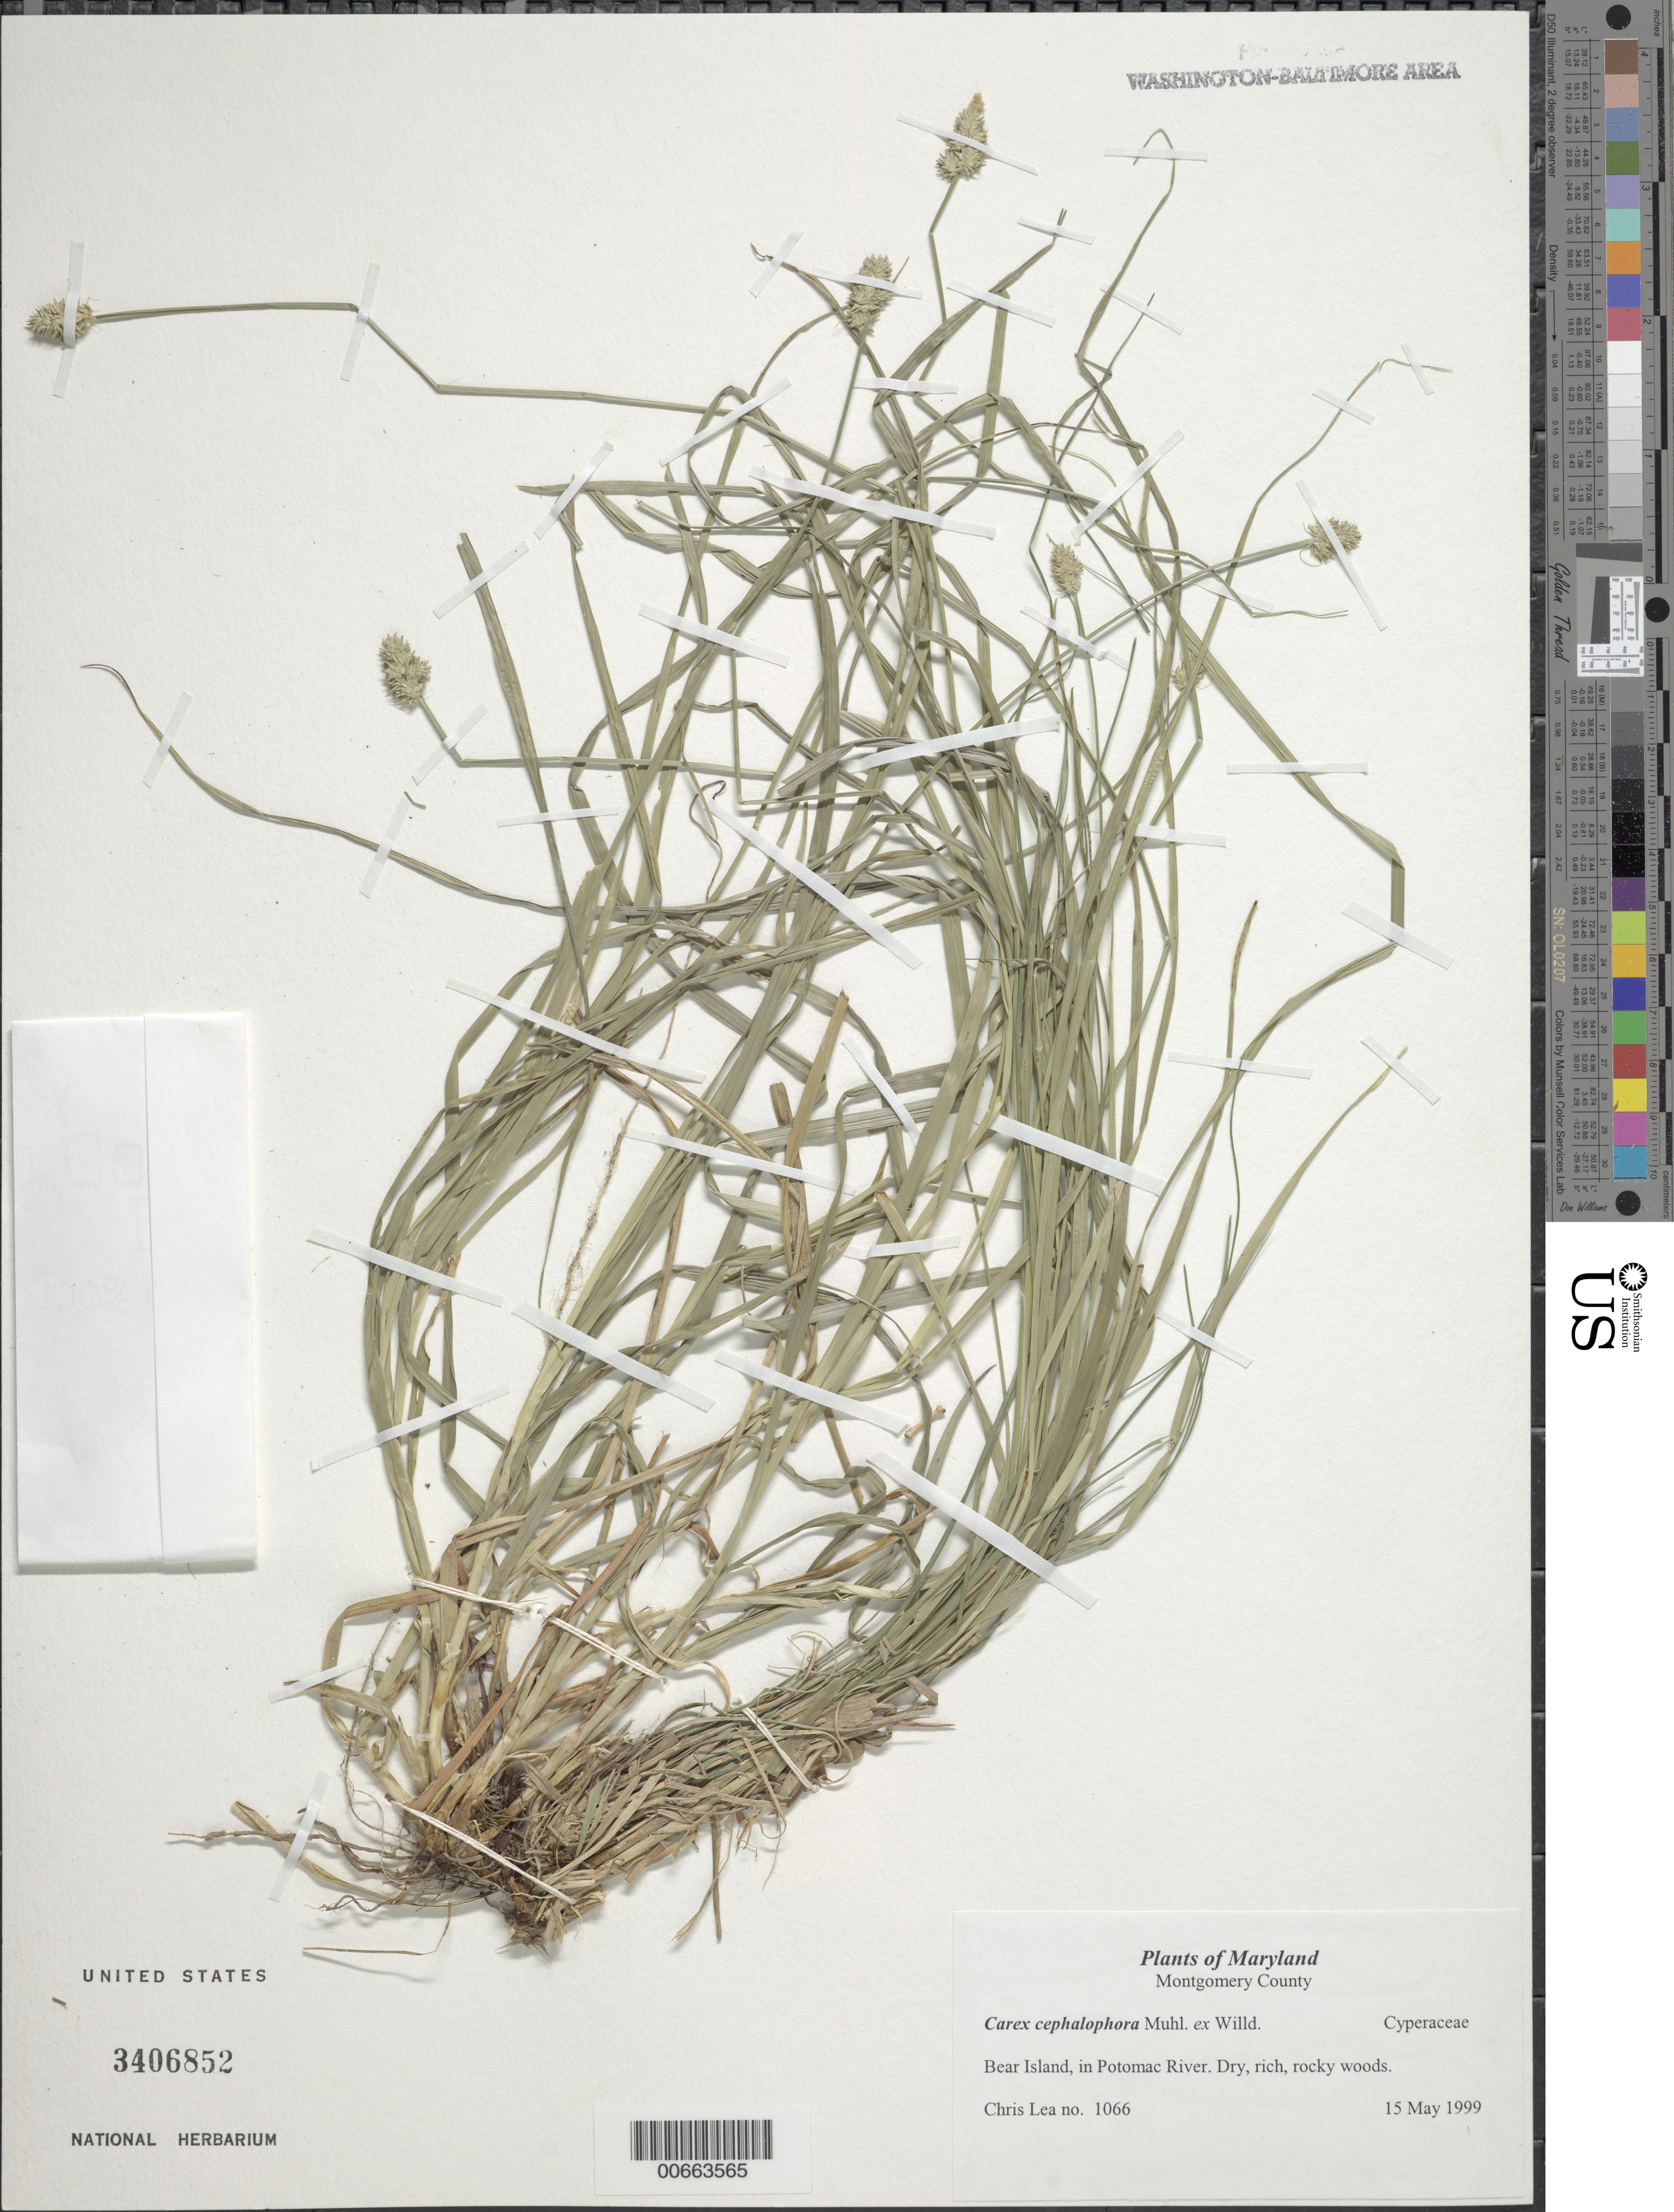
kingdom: Plantae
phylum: Tracheophyta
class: Liliopsida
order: Poales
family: Cyperaceae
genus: Carex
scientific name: Carex cephalophora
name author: Muhl. ex Willd.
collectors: C. Lea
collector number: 1066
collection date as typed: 15 May 1999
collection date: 1999-05-15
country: United States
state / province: Maryland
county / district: Montgomery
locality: Bear Island, in Potomac River.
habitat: Dry, rich, rocky woods.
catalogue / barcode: US 3406852